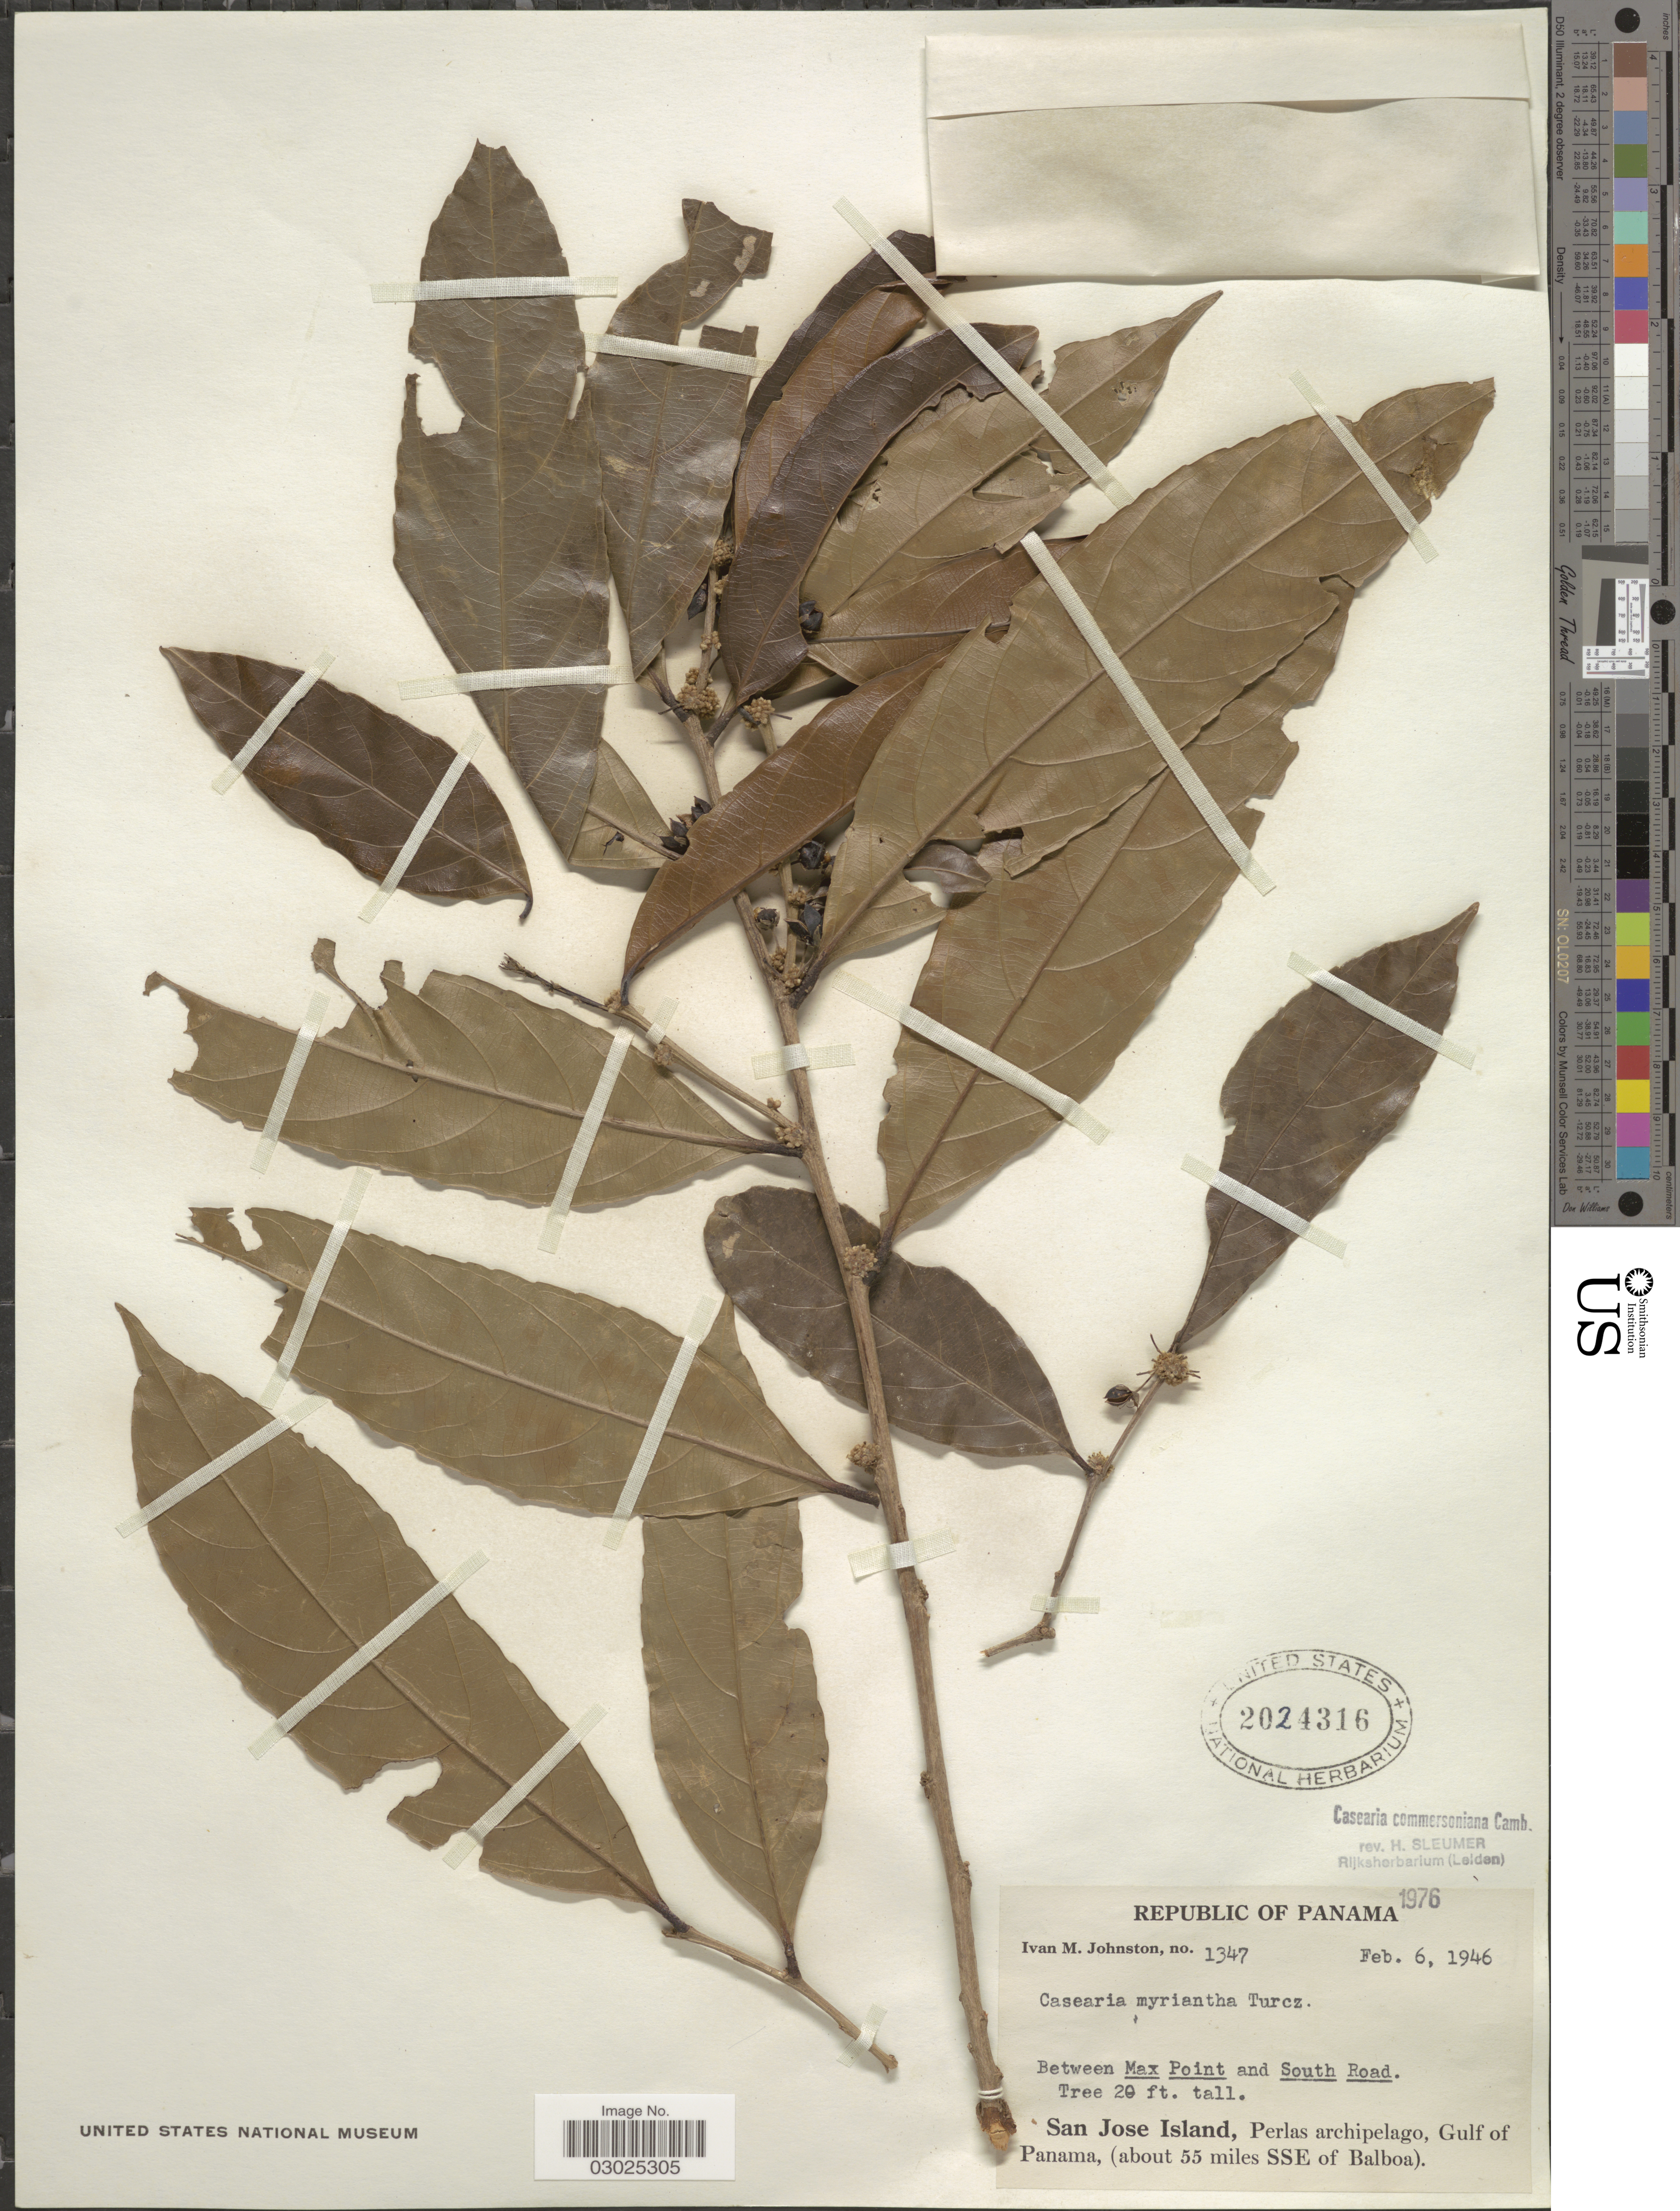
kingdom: Plantae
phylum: Tracheophyta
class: Magnoliopsida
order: Malpighiales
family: Salicaceae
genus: Piparea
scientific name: Piparea dentata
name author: Aubl.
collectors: I.M. Johnston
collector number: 1347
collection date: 1946-02-06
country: Panama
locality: Between Max Point and South Road. San Jose Island, Perlas archipelago, Gulf of Panama, (about 55 miles SSE of Balboa).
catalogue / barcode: US 2024316